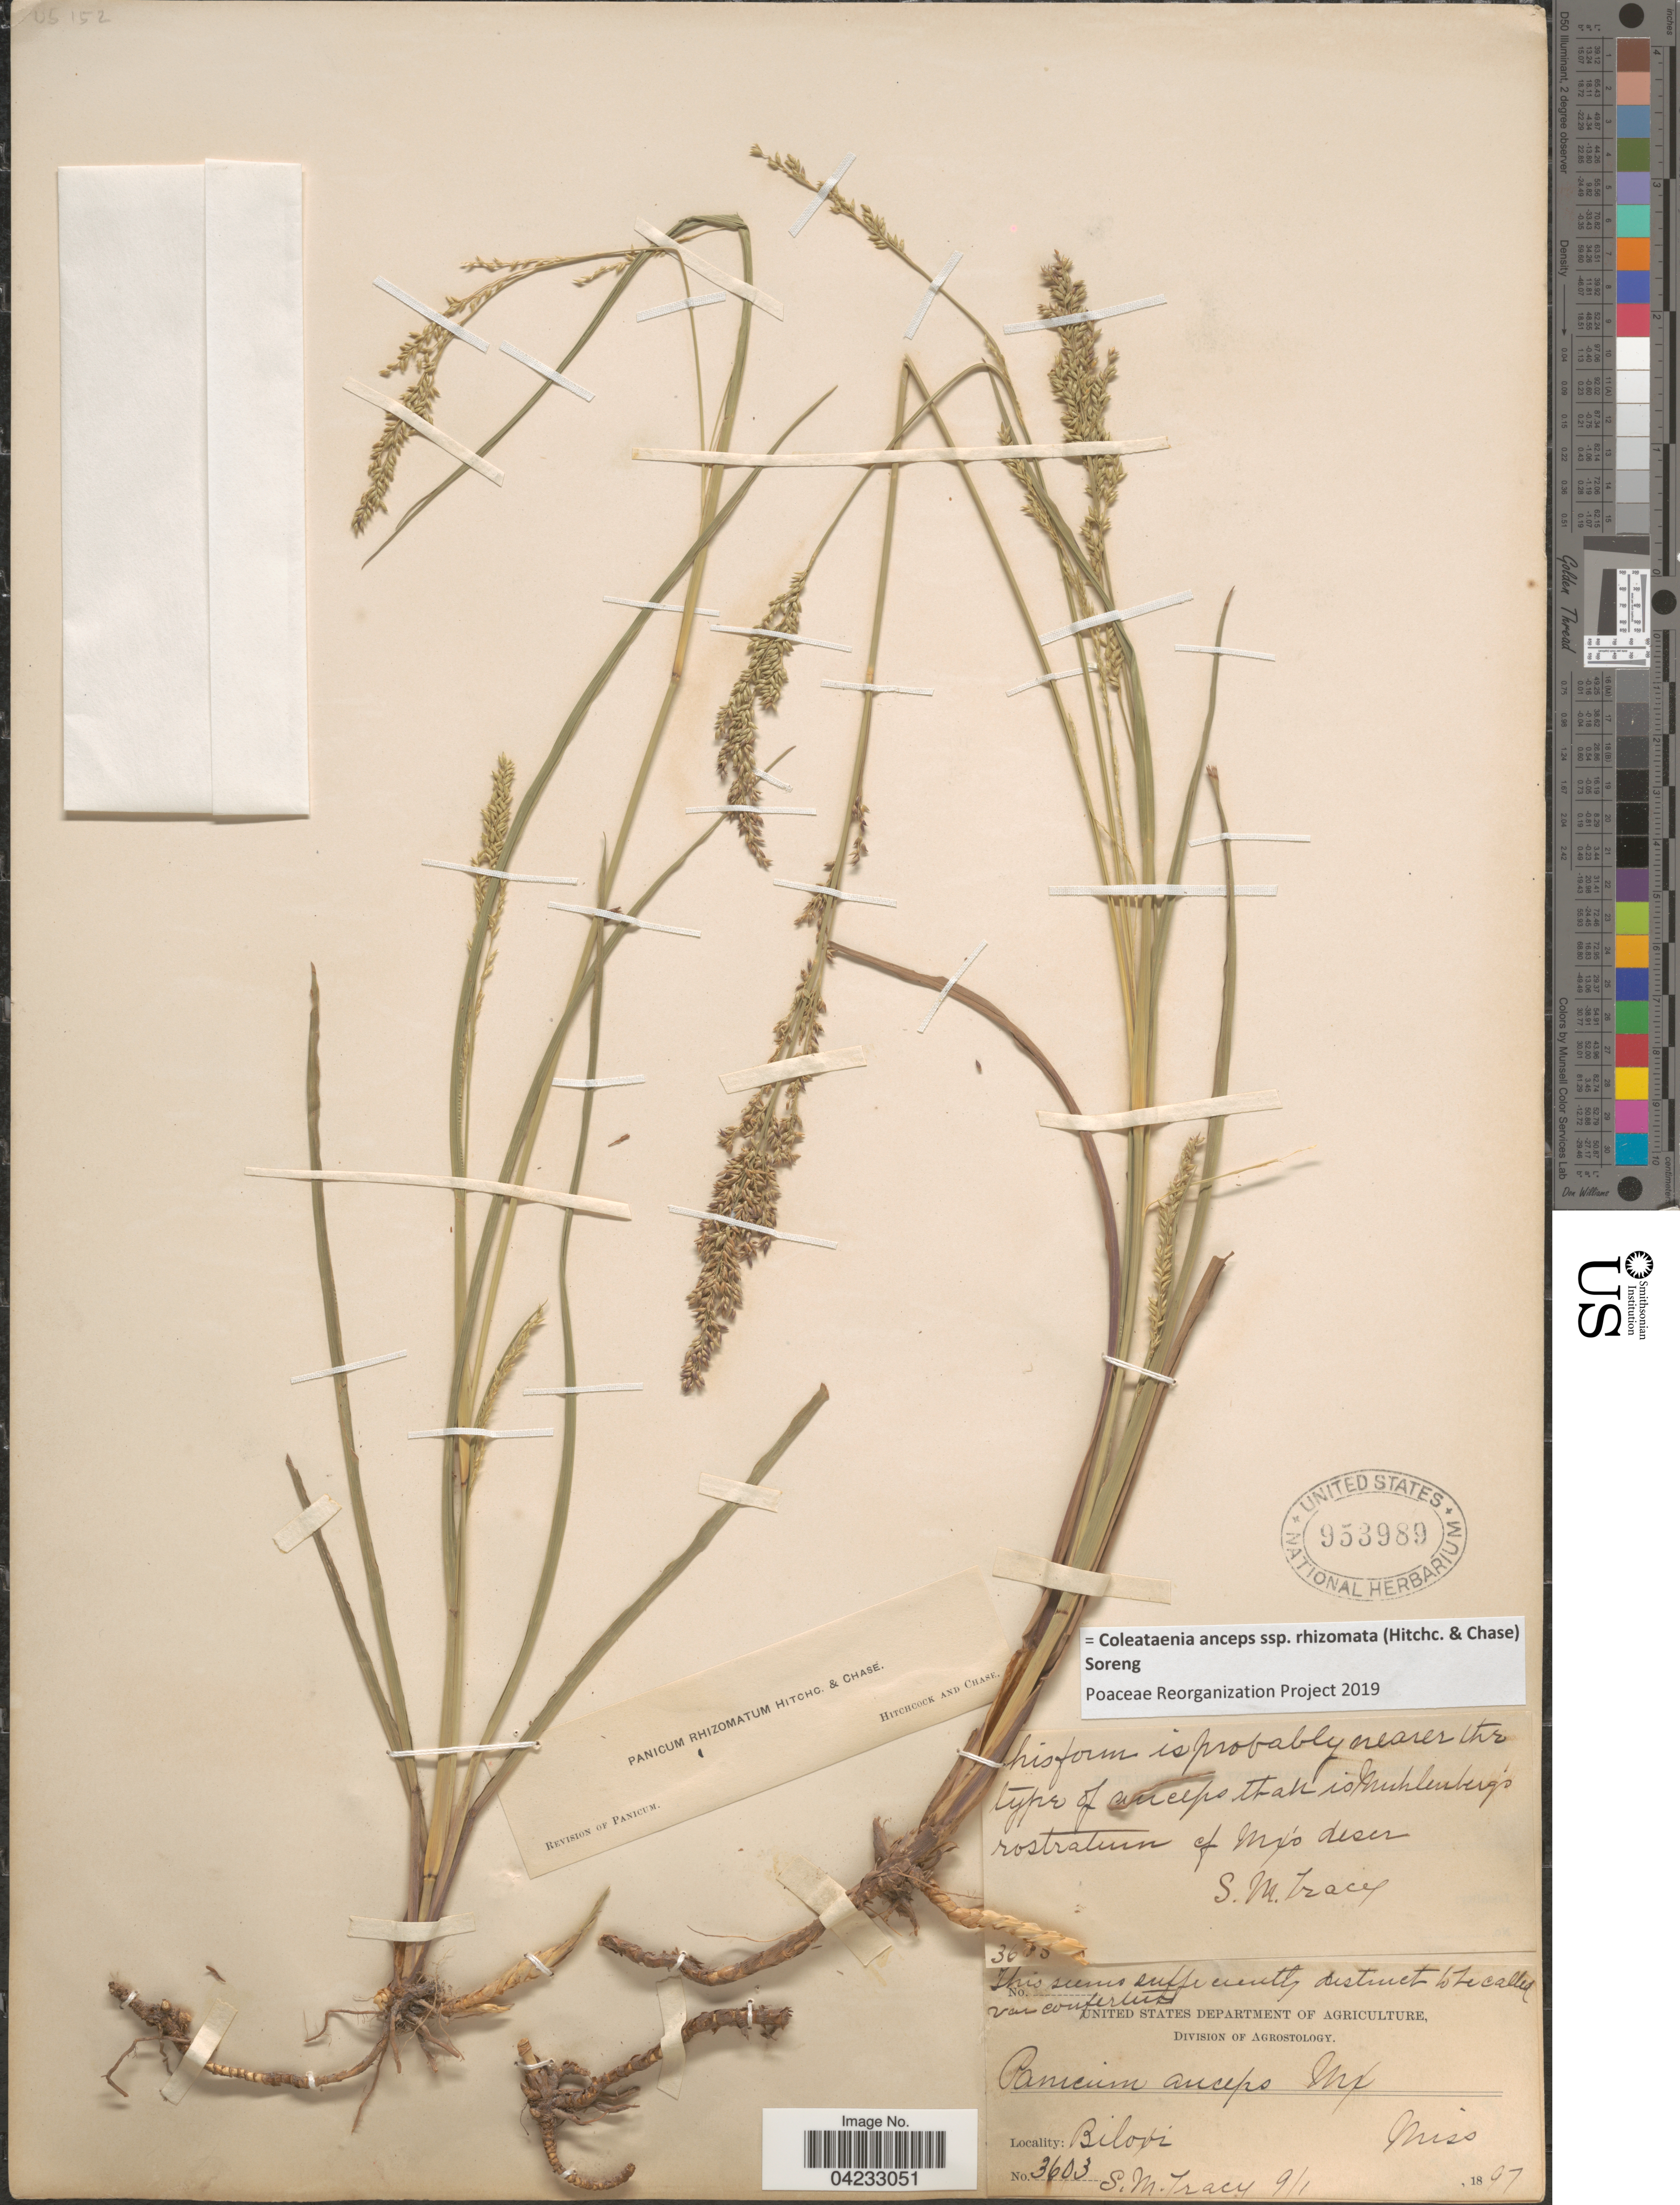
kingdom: Plantae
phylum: Tracheophyta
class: Liliopsida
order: Poales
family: Poaceae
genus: Coleataenia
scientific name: Coleataenia anceps subsp. rhizomata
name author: (Hitchc. & Chase) Soreng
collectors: S. M. Tracy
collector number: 3603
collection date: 1897-09-01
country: United States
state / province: Mississippi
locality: Biloxi.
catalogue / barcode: US 953989